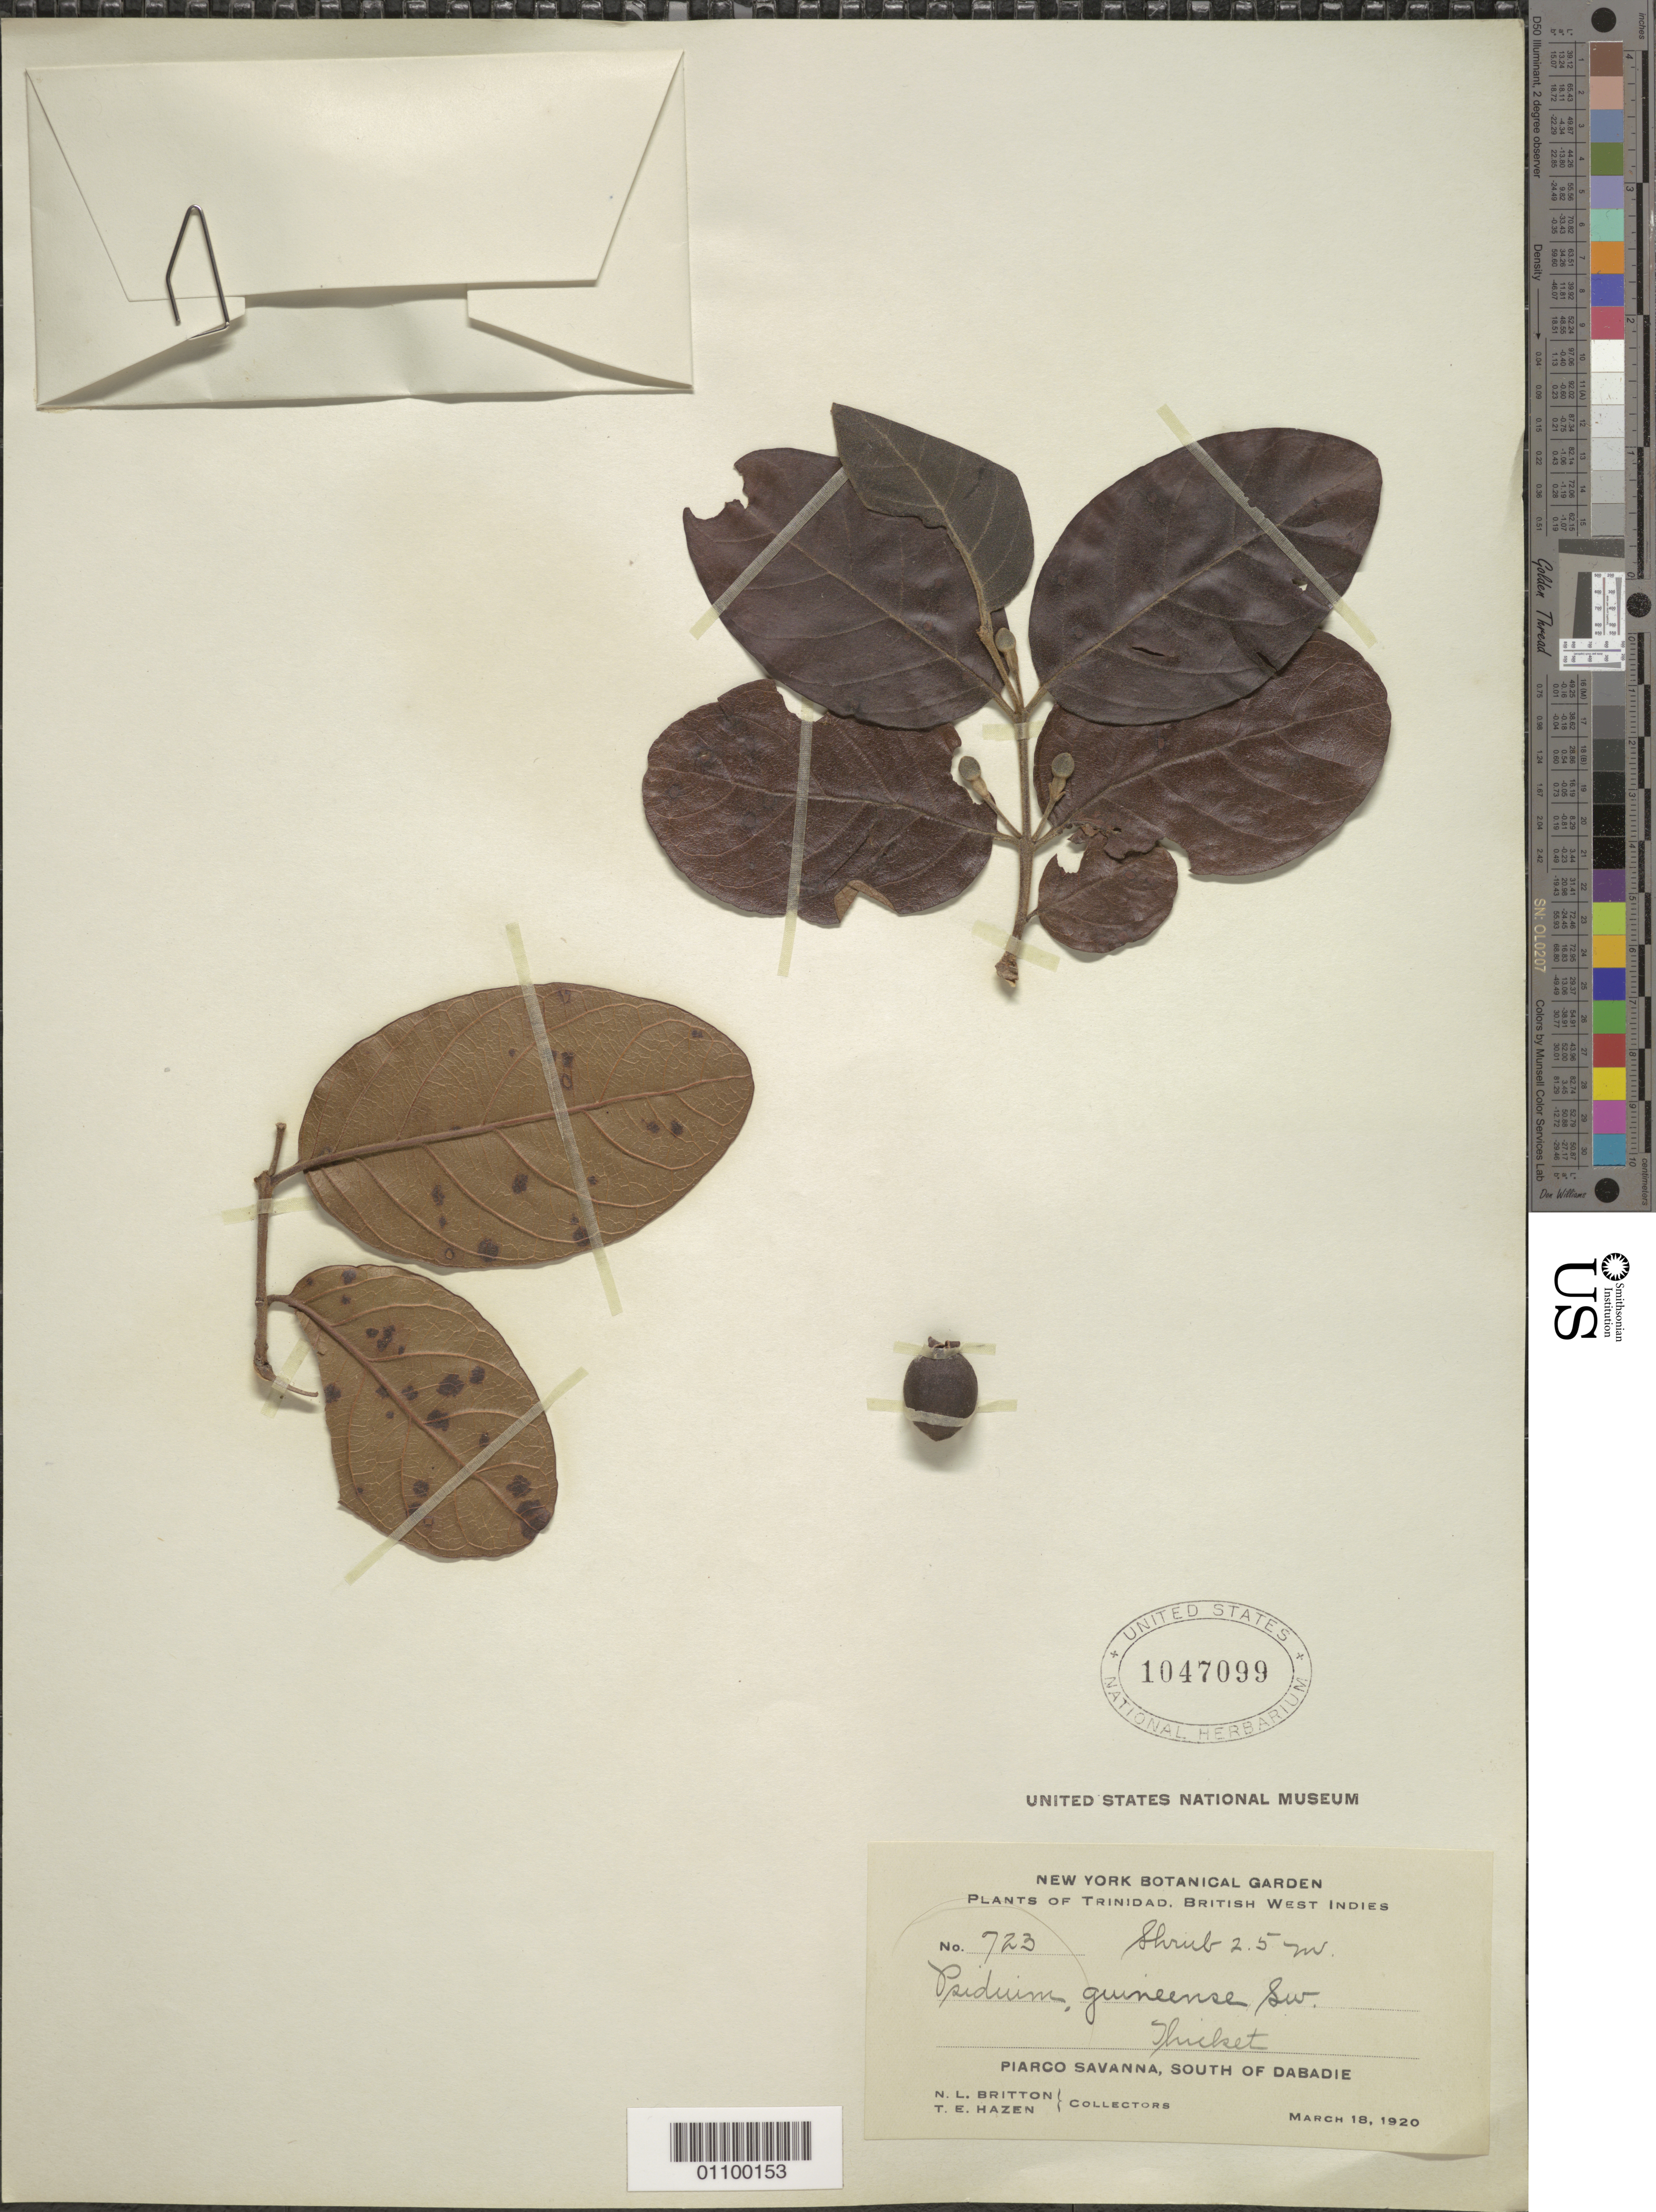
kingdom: Plantae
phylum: Tracheophyta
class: Magnoliopsida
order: Myrtales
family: Myrtaceae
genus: Psidium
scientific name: Psidium guineense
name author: Sw.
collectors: N. Britton & T. E. Hazen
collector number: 723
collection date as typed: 18 Mar 1920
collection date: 1920-03-18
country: Trinidad and Tobago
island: Trinidad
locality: Piarco Savanna, S of Dabadie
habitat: thicket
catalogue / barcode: US 1047099